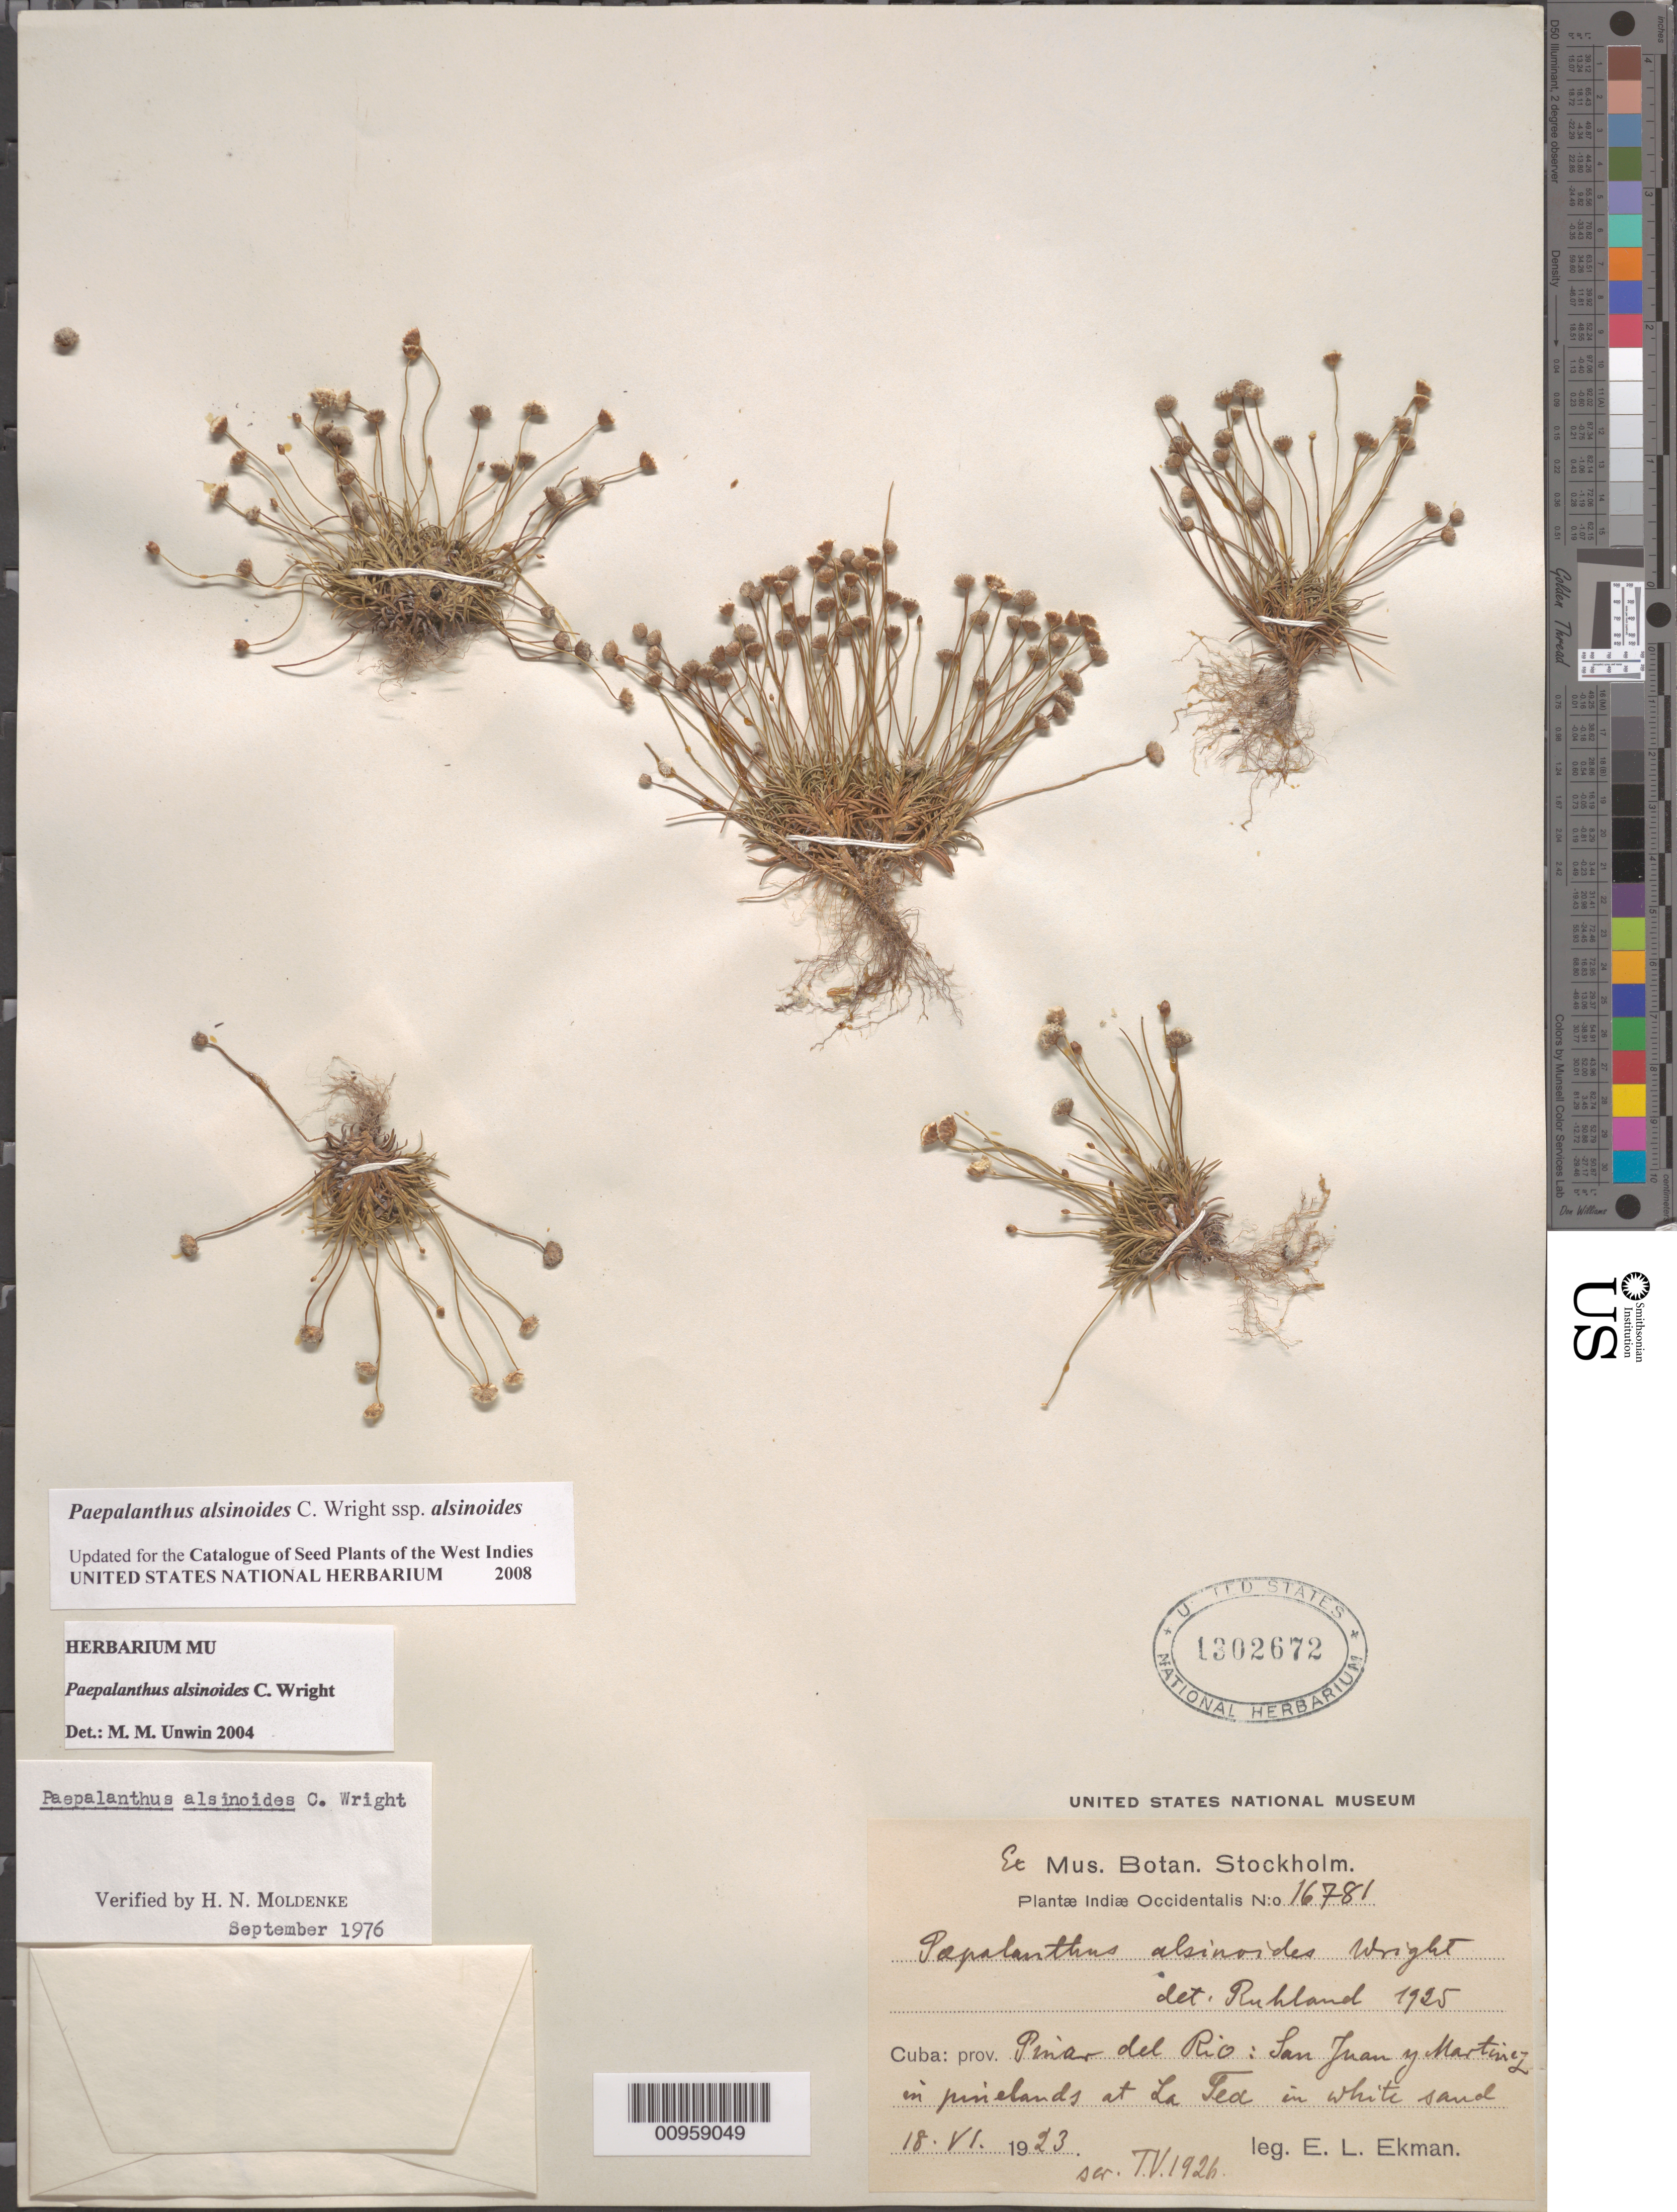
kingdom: Plantae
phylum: Tracheophyta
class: Liliopsida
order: Poales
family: Eriocaulaceae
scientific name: Giuliettia alsinoides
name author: (Wright) Andrino & Sano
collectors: E. L. Ekman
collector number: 16781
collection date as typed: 18 Jun 1923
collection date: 1923-06-18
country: Cuba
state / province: Pinar del Rio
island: Cuba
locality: San Juan y Martinez, at La Tea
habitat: In pinelands in white sand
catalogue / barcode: US 1302672